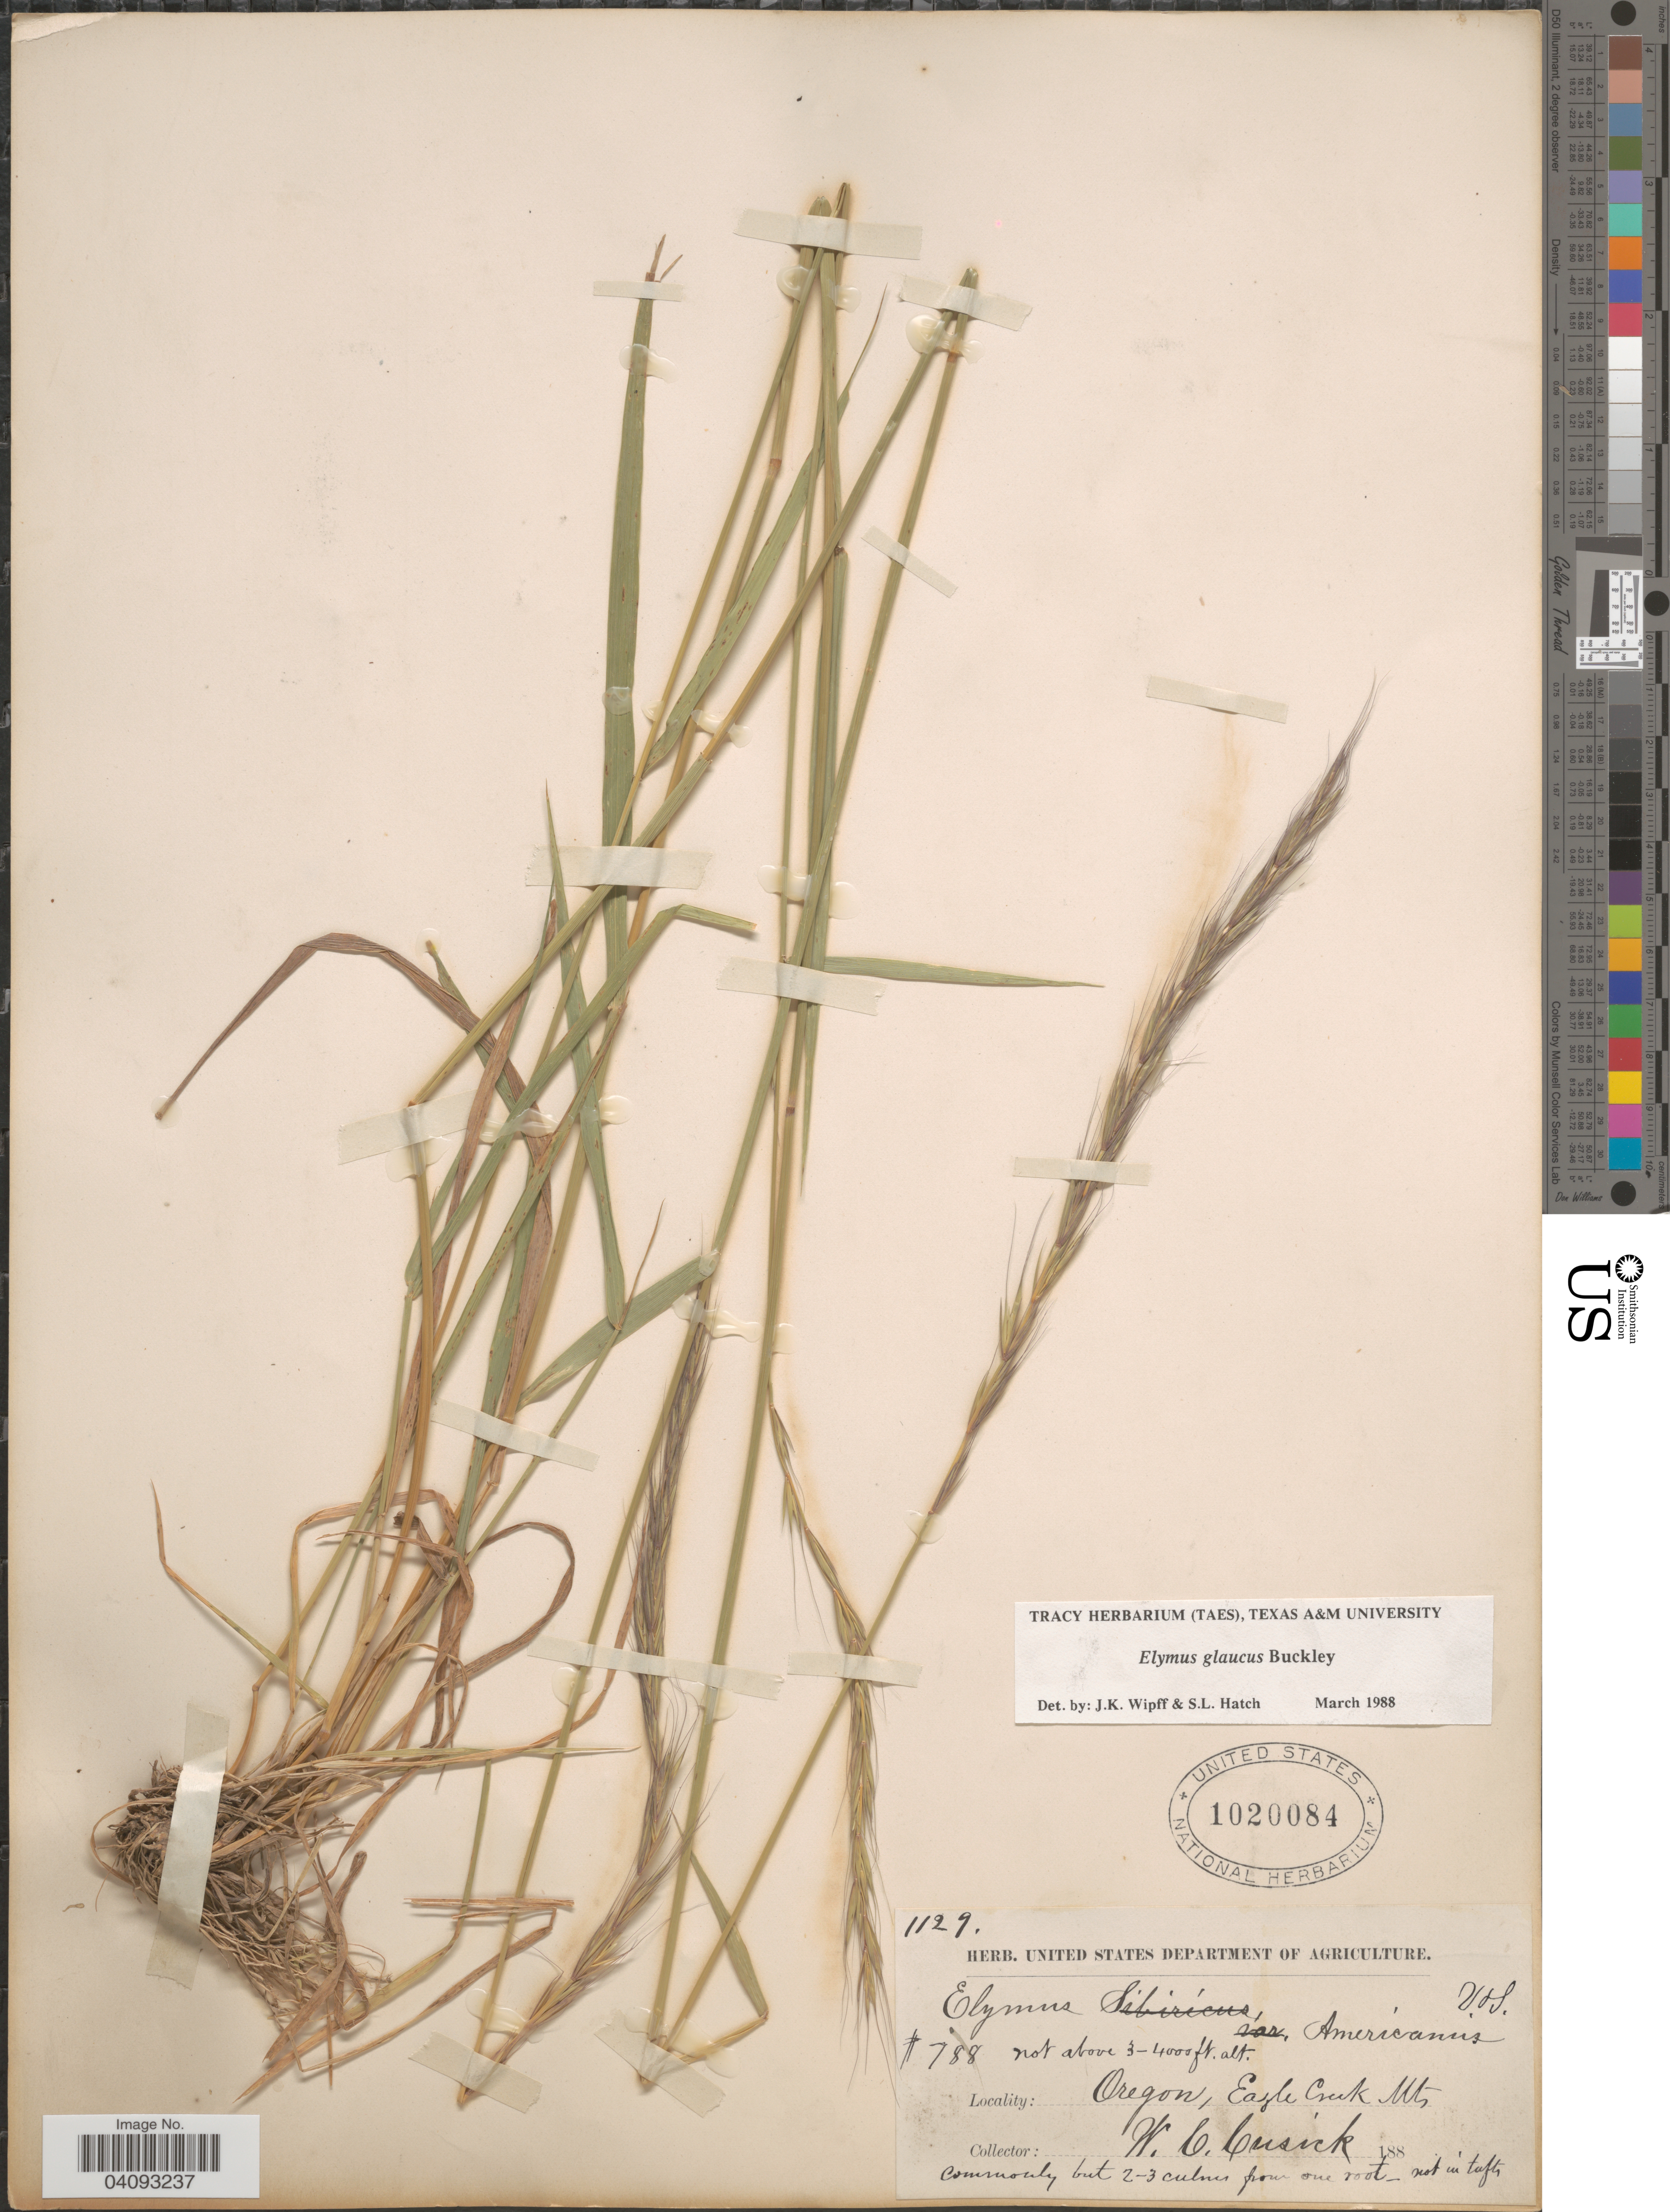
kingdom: Plantae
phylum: Tracheophyta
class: Liliopsida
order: Poales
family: Poaceae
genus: Elymus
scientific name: Elymus glaucus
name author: Buckley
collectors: W. C. Cusick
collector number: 788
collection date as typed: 188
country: United States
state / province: Oregon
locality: Eagle Creek Mts.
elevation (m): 914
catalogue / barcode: US 1020084